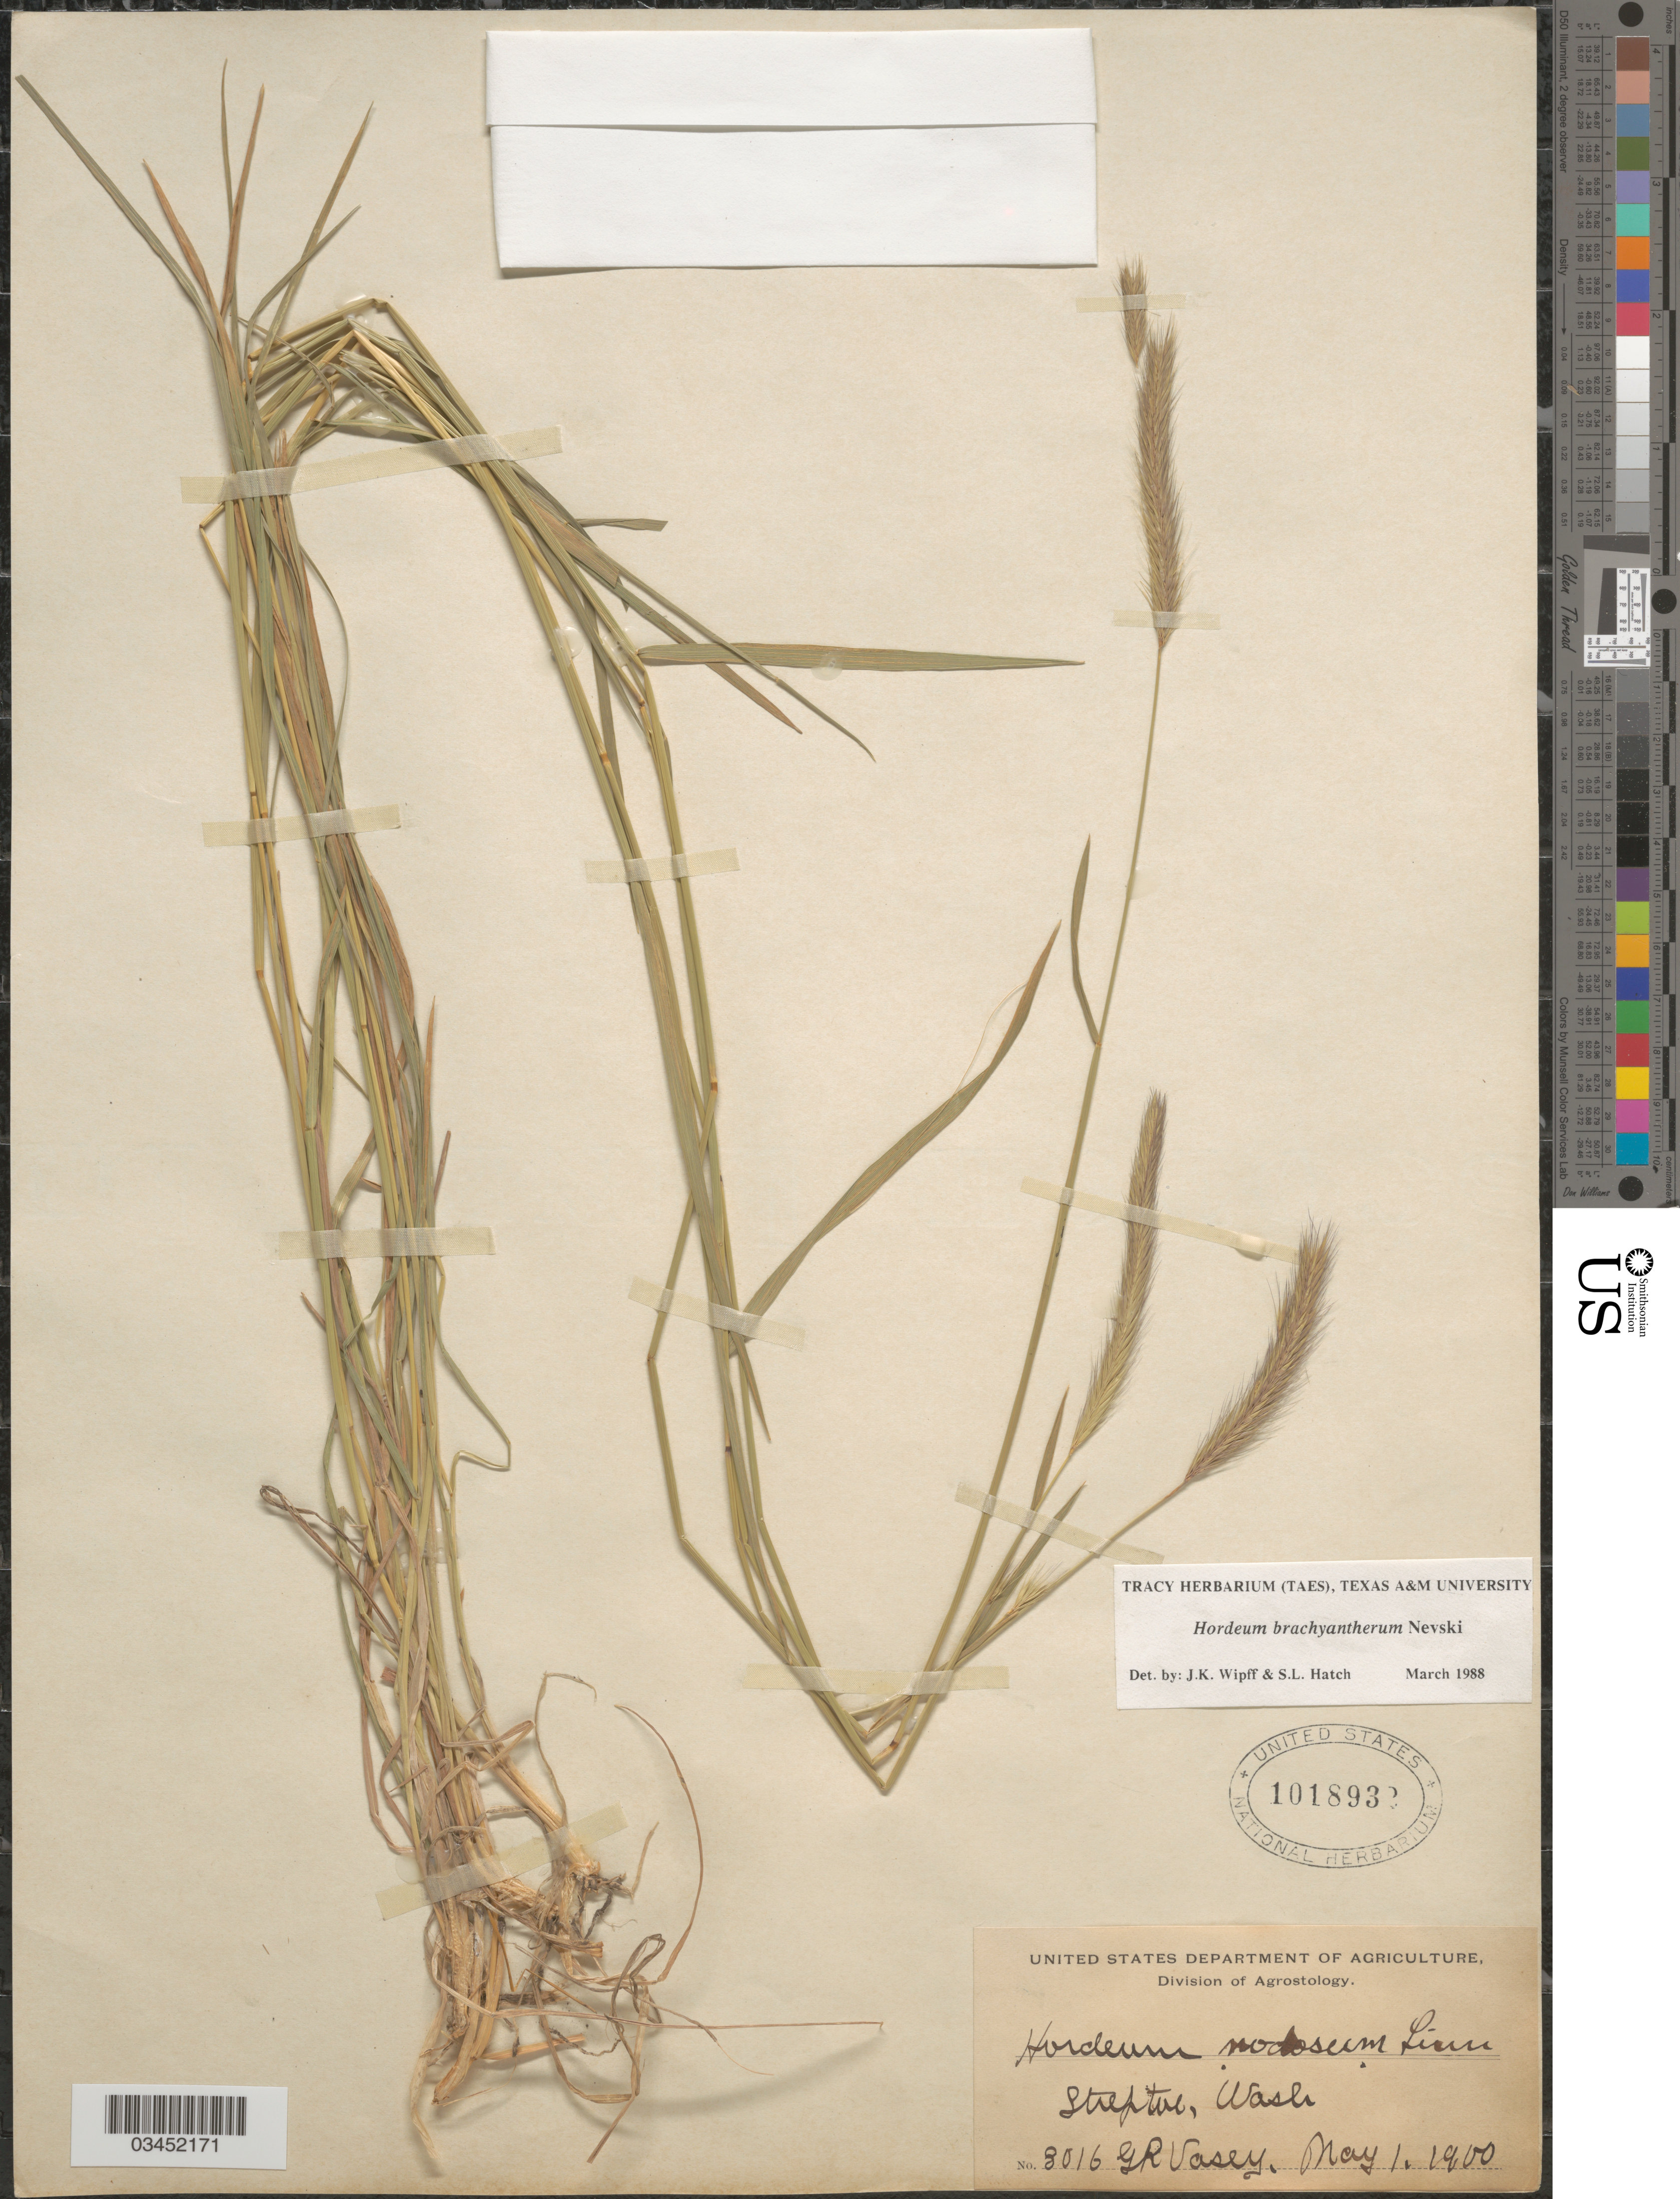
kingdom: Plantae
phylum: Tracheophyta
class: Liliopsida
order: Poales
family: Poaceae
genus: Hordeum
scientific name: Hordeum brachyantherum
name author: Nevski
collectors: G. R. Vasey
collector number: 8016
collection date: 1900-05-01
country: United States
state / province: Washington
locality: Steptoe.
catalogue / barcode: US 1018932